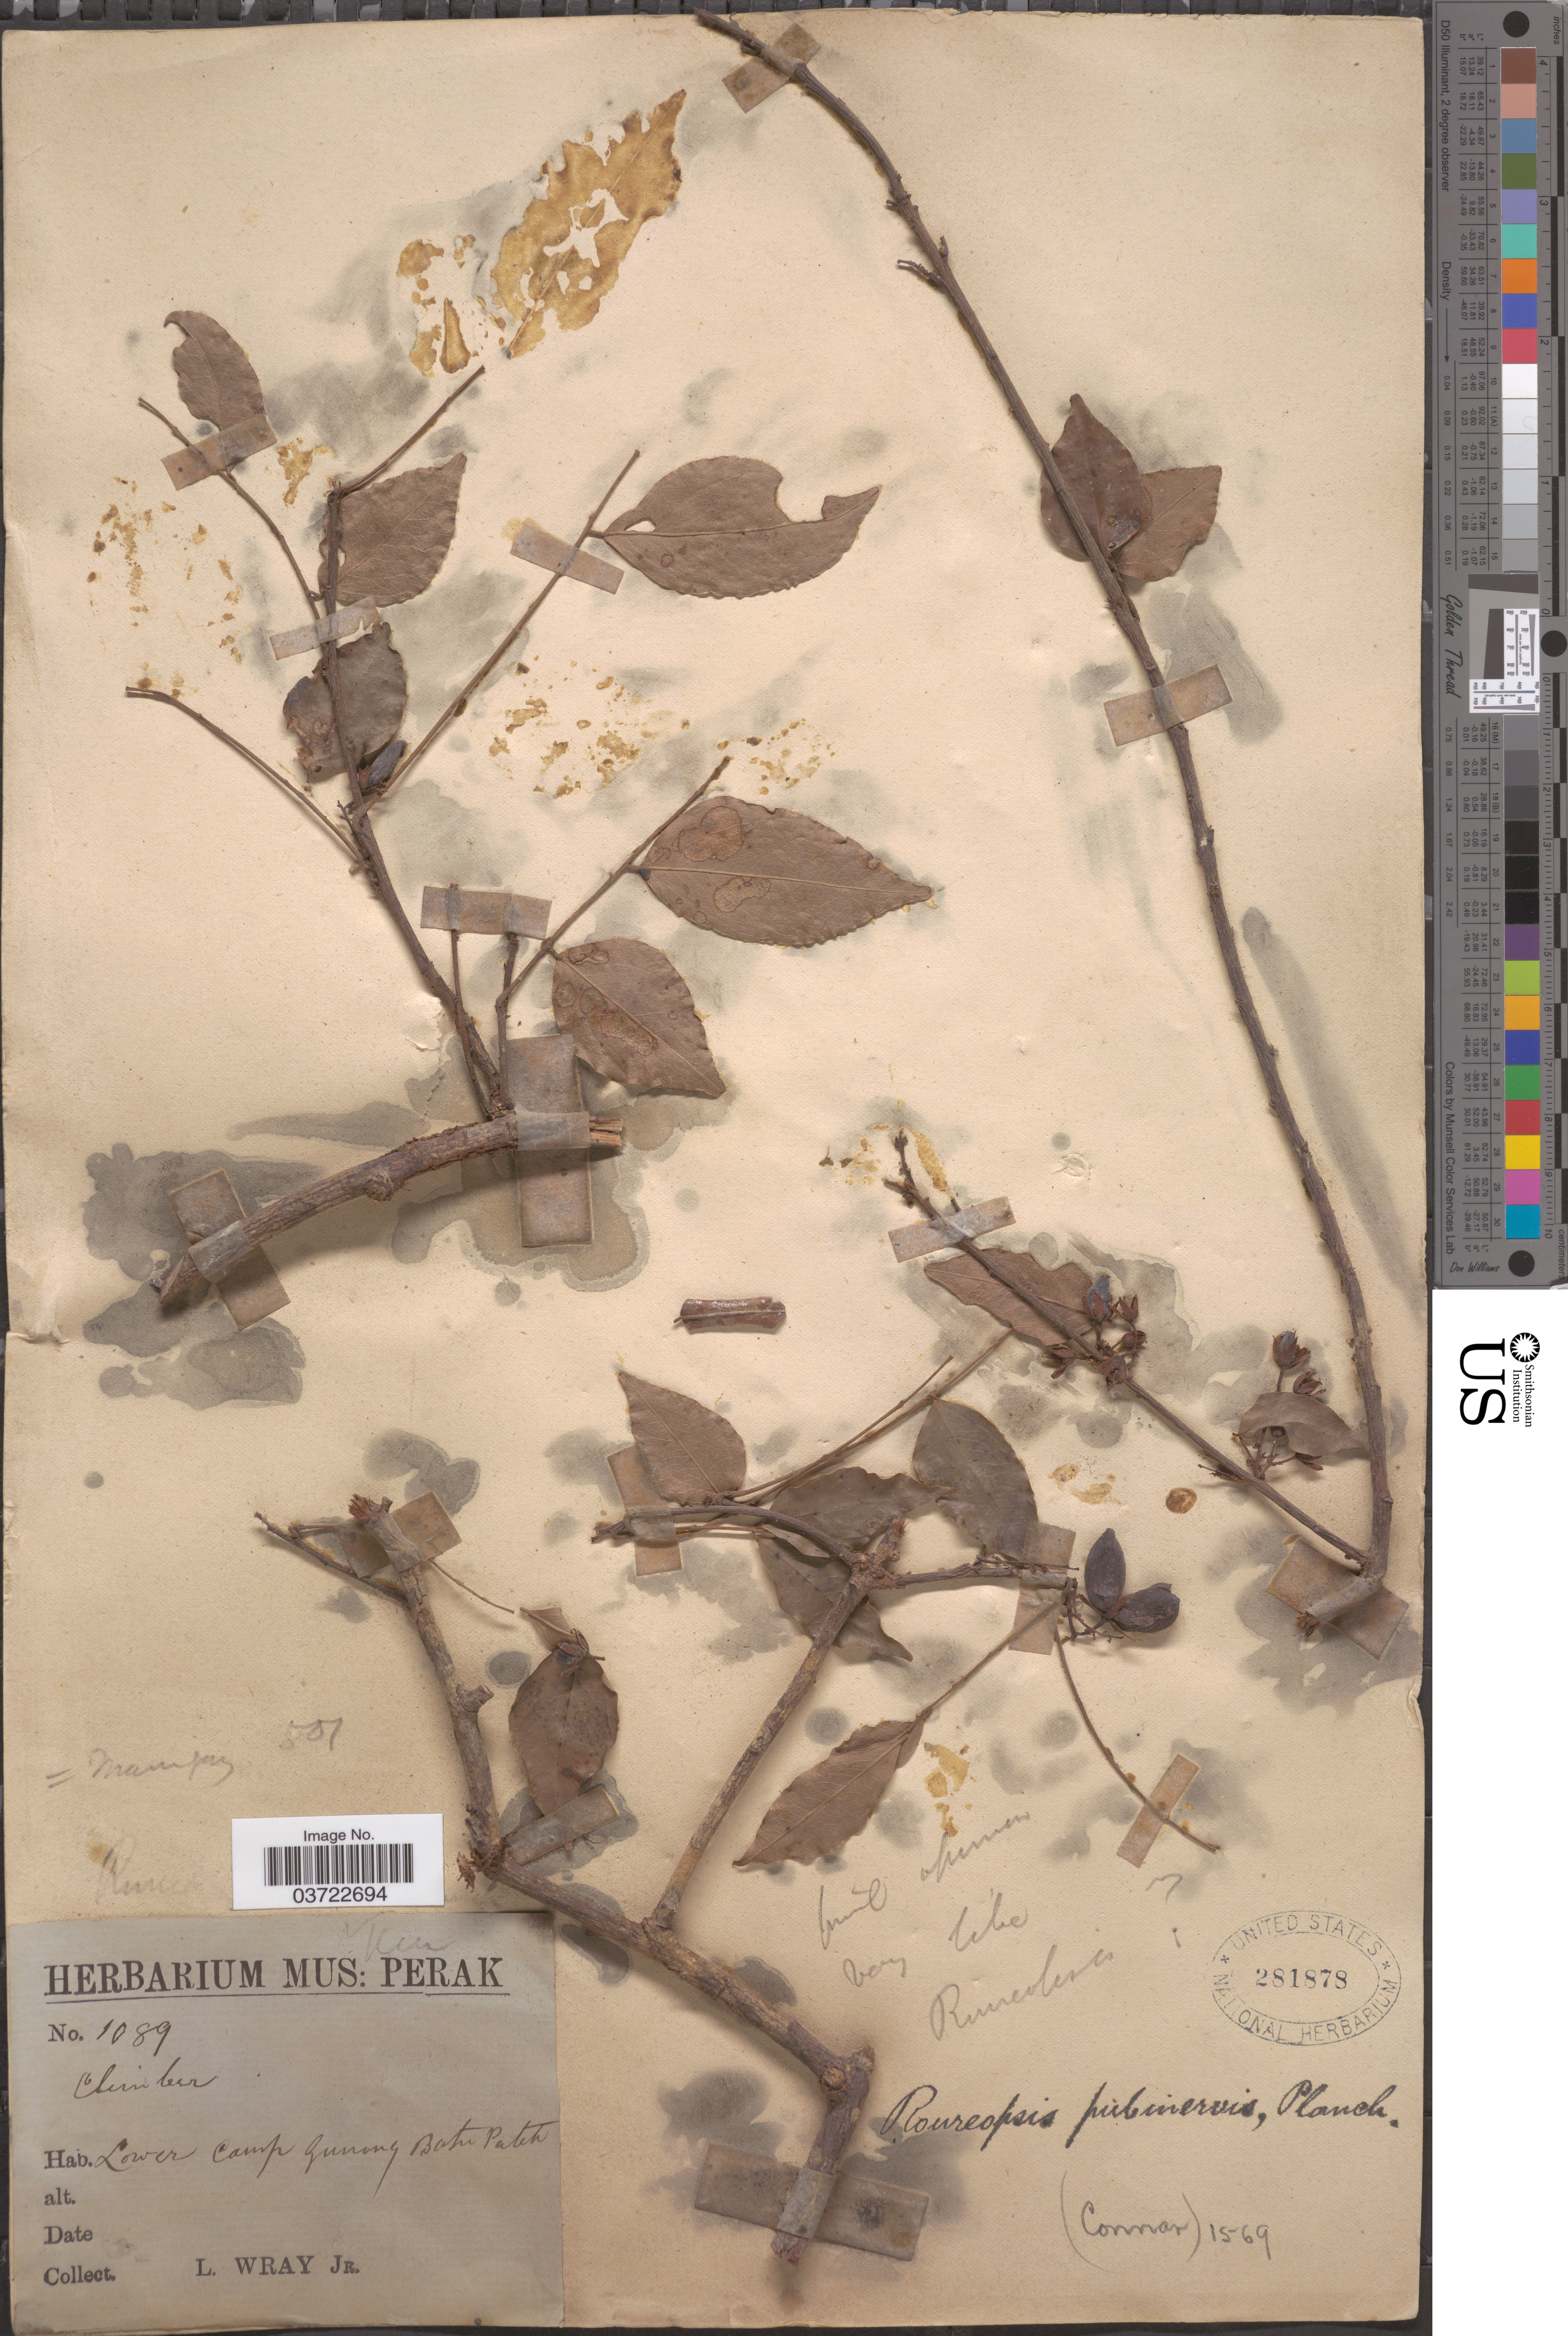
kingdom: Plantae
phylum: Tracheophyta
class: Magnoliopsida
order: Oxalidales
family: Connaraceae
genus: Rourea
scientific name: Rourea emarginata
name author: (Jack) Jongkind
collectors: L. Wray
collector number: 1089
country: Malaysia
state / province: Perak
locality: Lower camp Gunung Batu Putih.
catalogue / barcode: US 281878